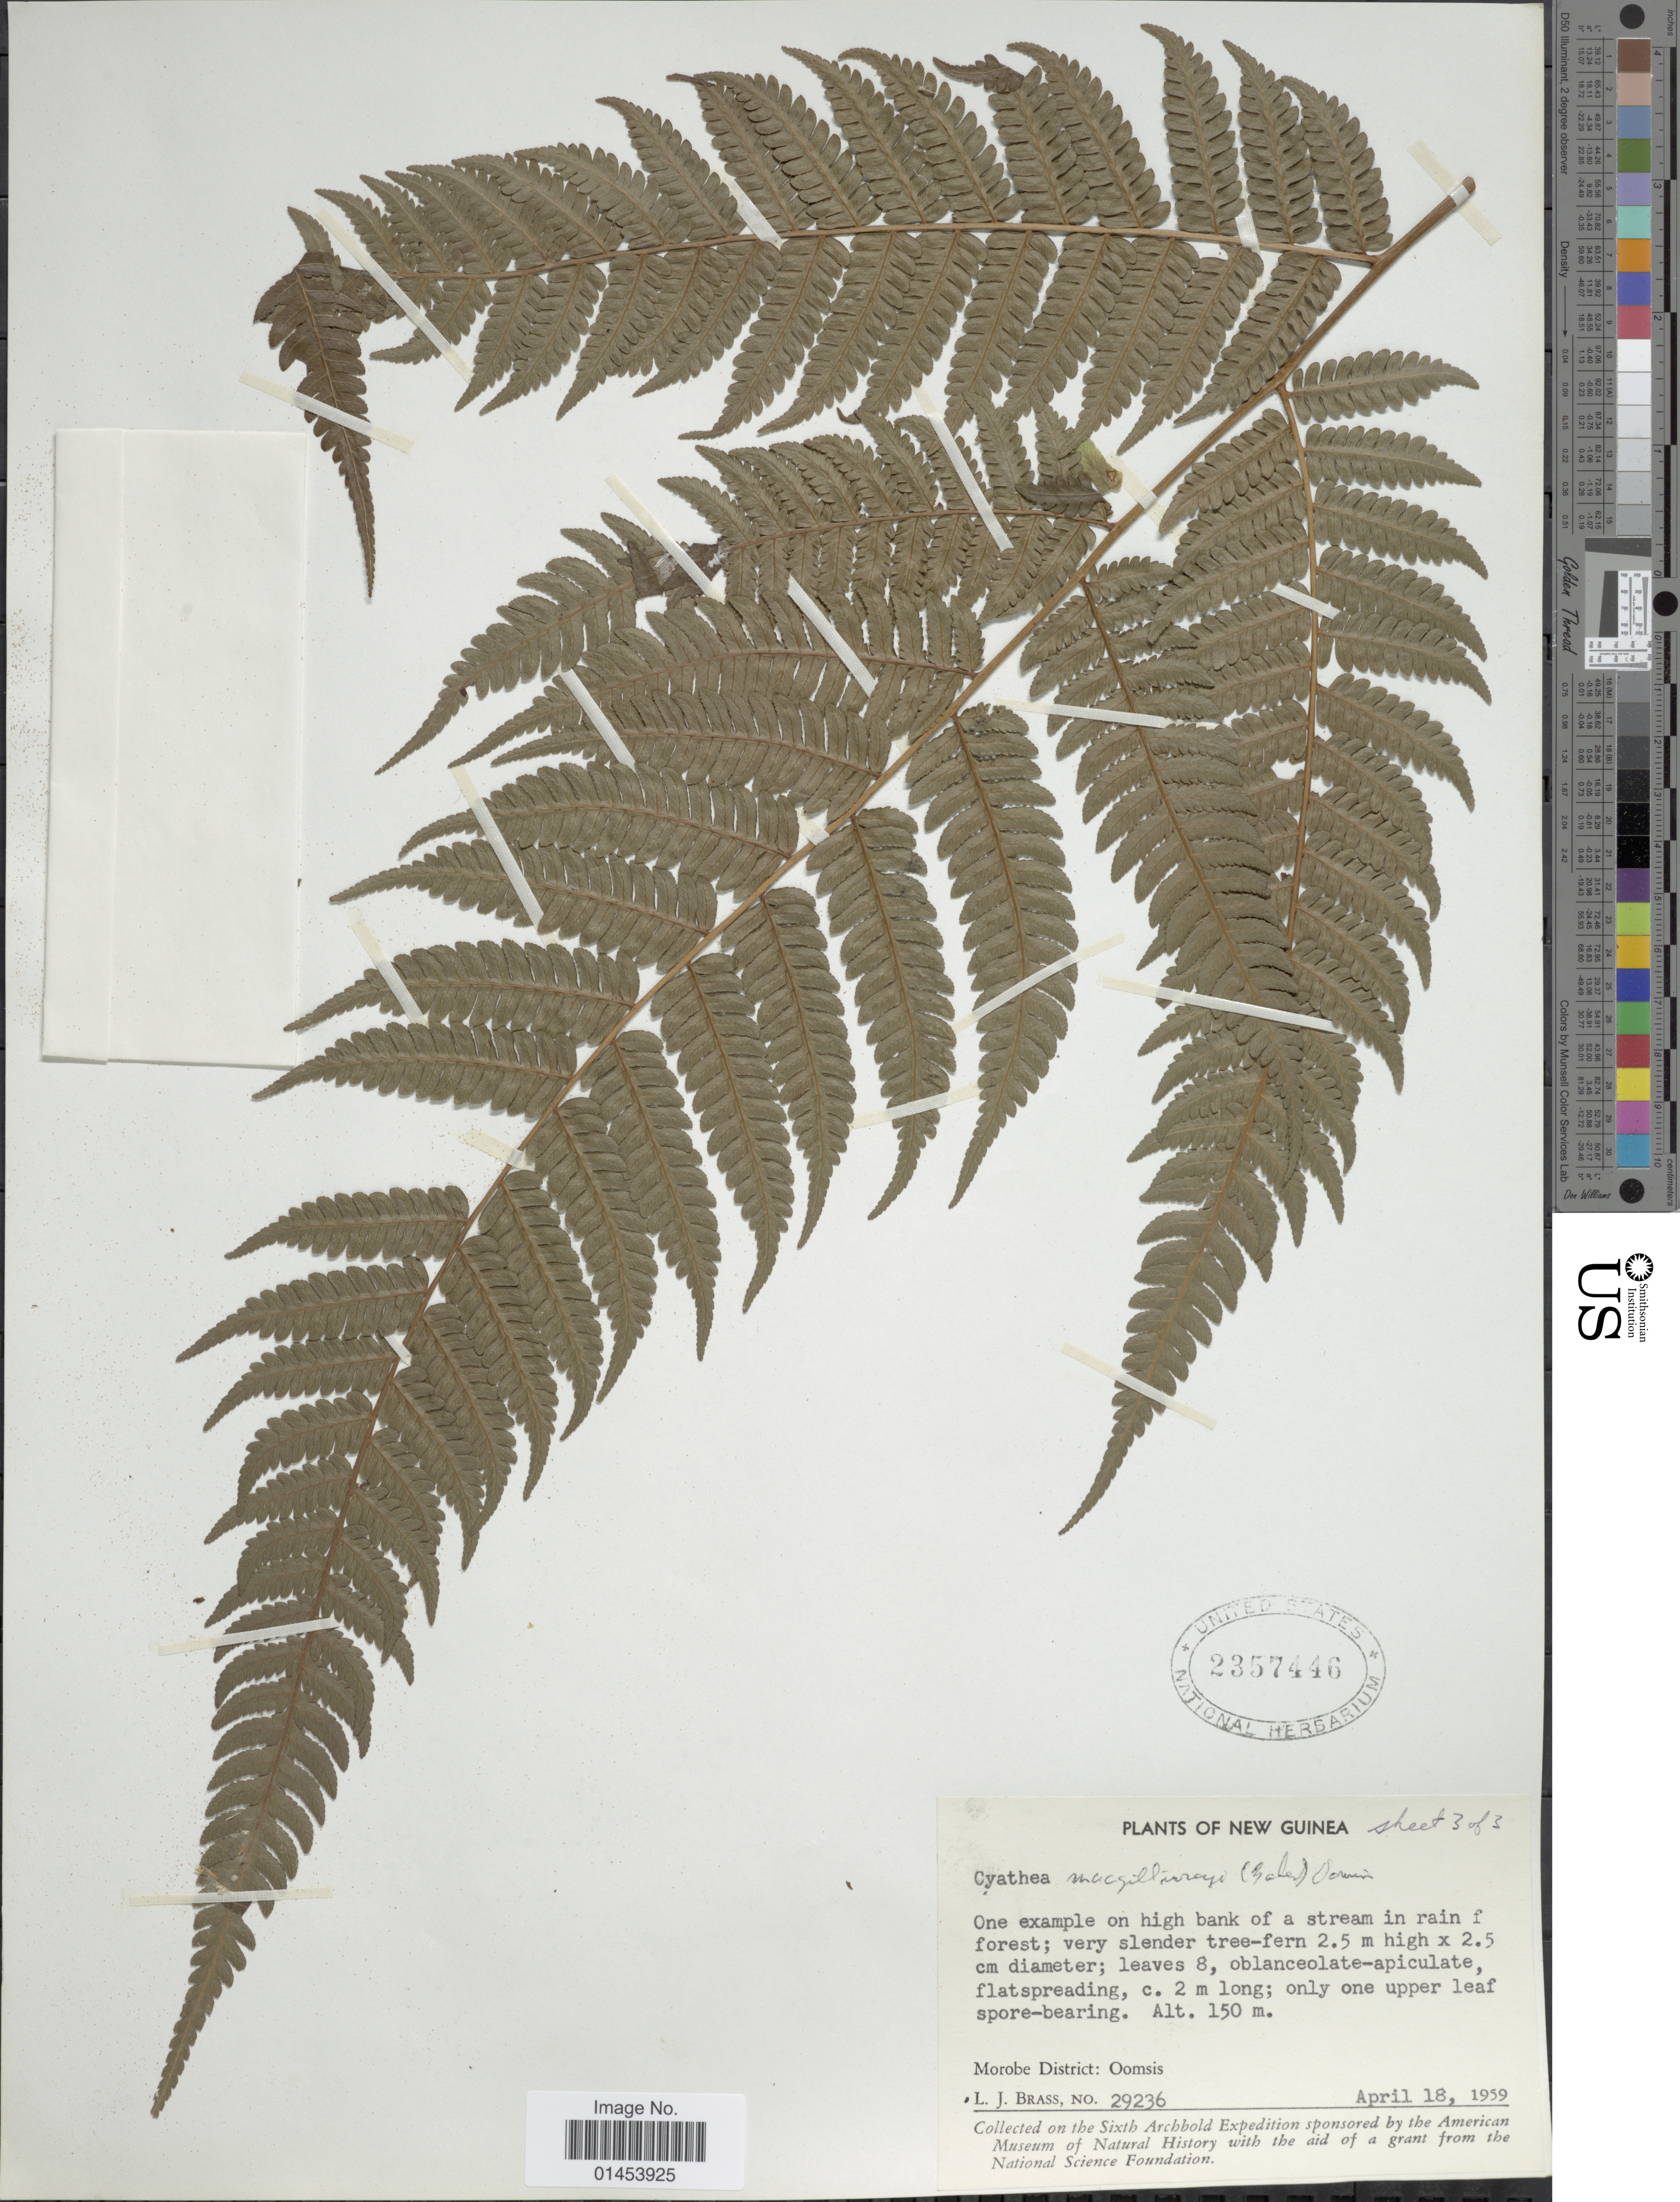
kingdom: Plantae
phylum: Tracheophyta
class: Polypodiopsida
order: Cyatheales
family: Cyatheaceae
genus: Cyathea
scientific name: Cyathea macgillivrayi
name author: (Baker) Domin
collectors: L. J. Brass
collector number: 29236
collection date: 1959-04-18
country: Papua New Guinea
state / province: Morobe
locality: New Guinea. Morobe District: Oomsis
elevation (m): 150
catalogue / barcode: US 2357446